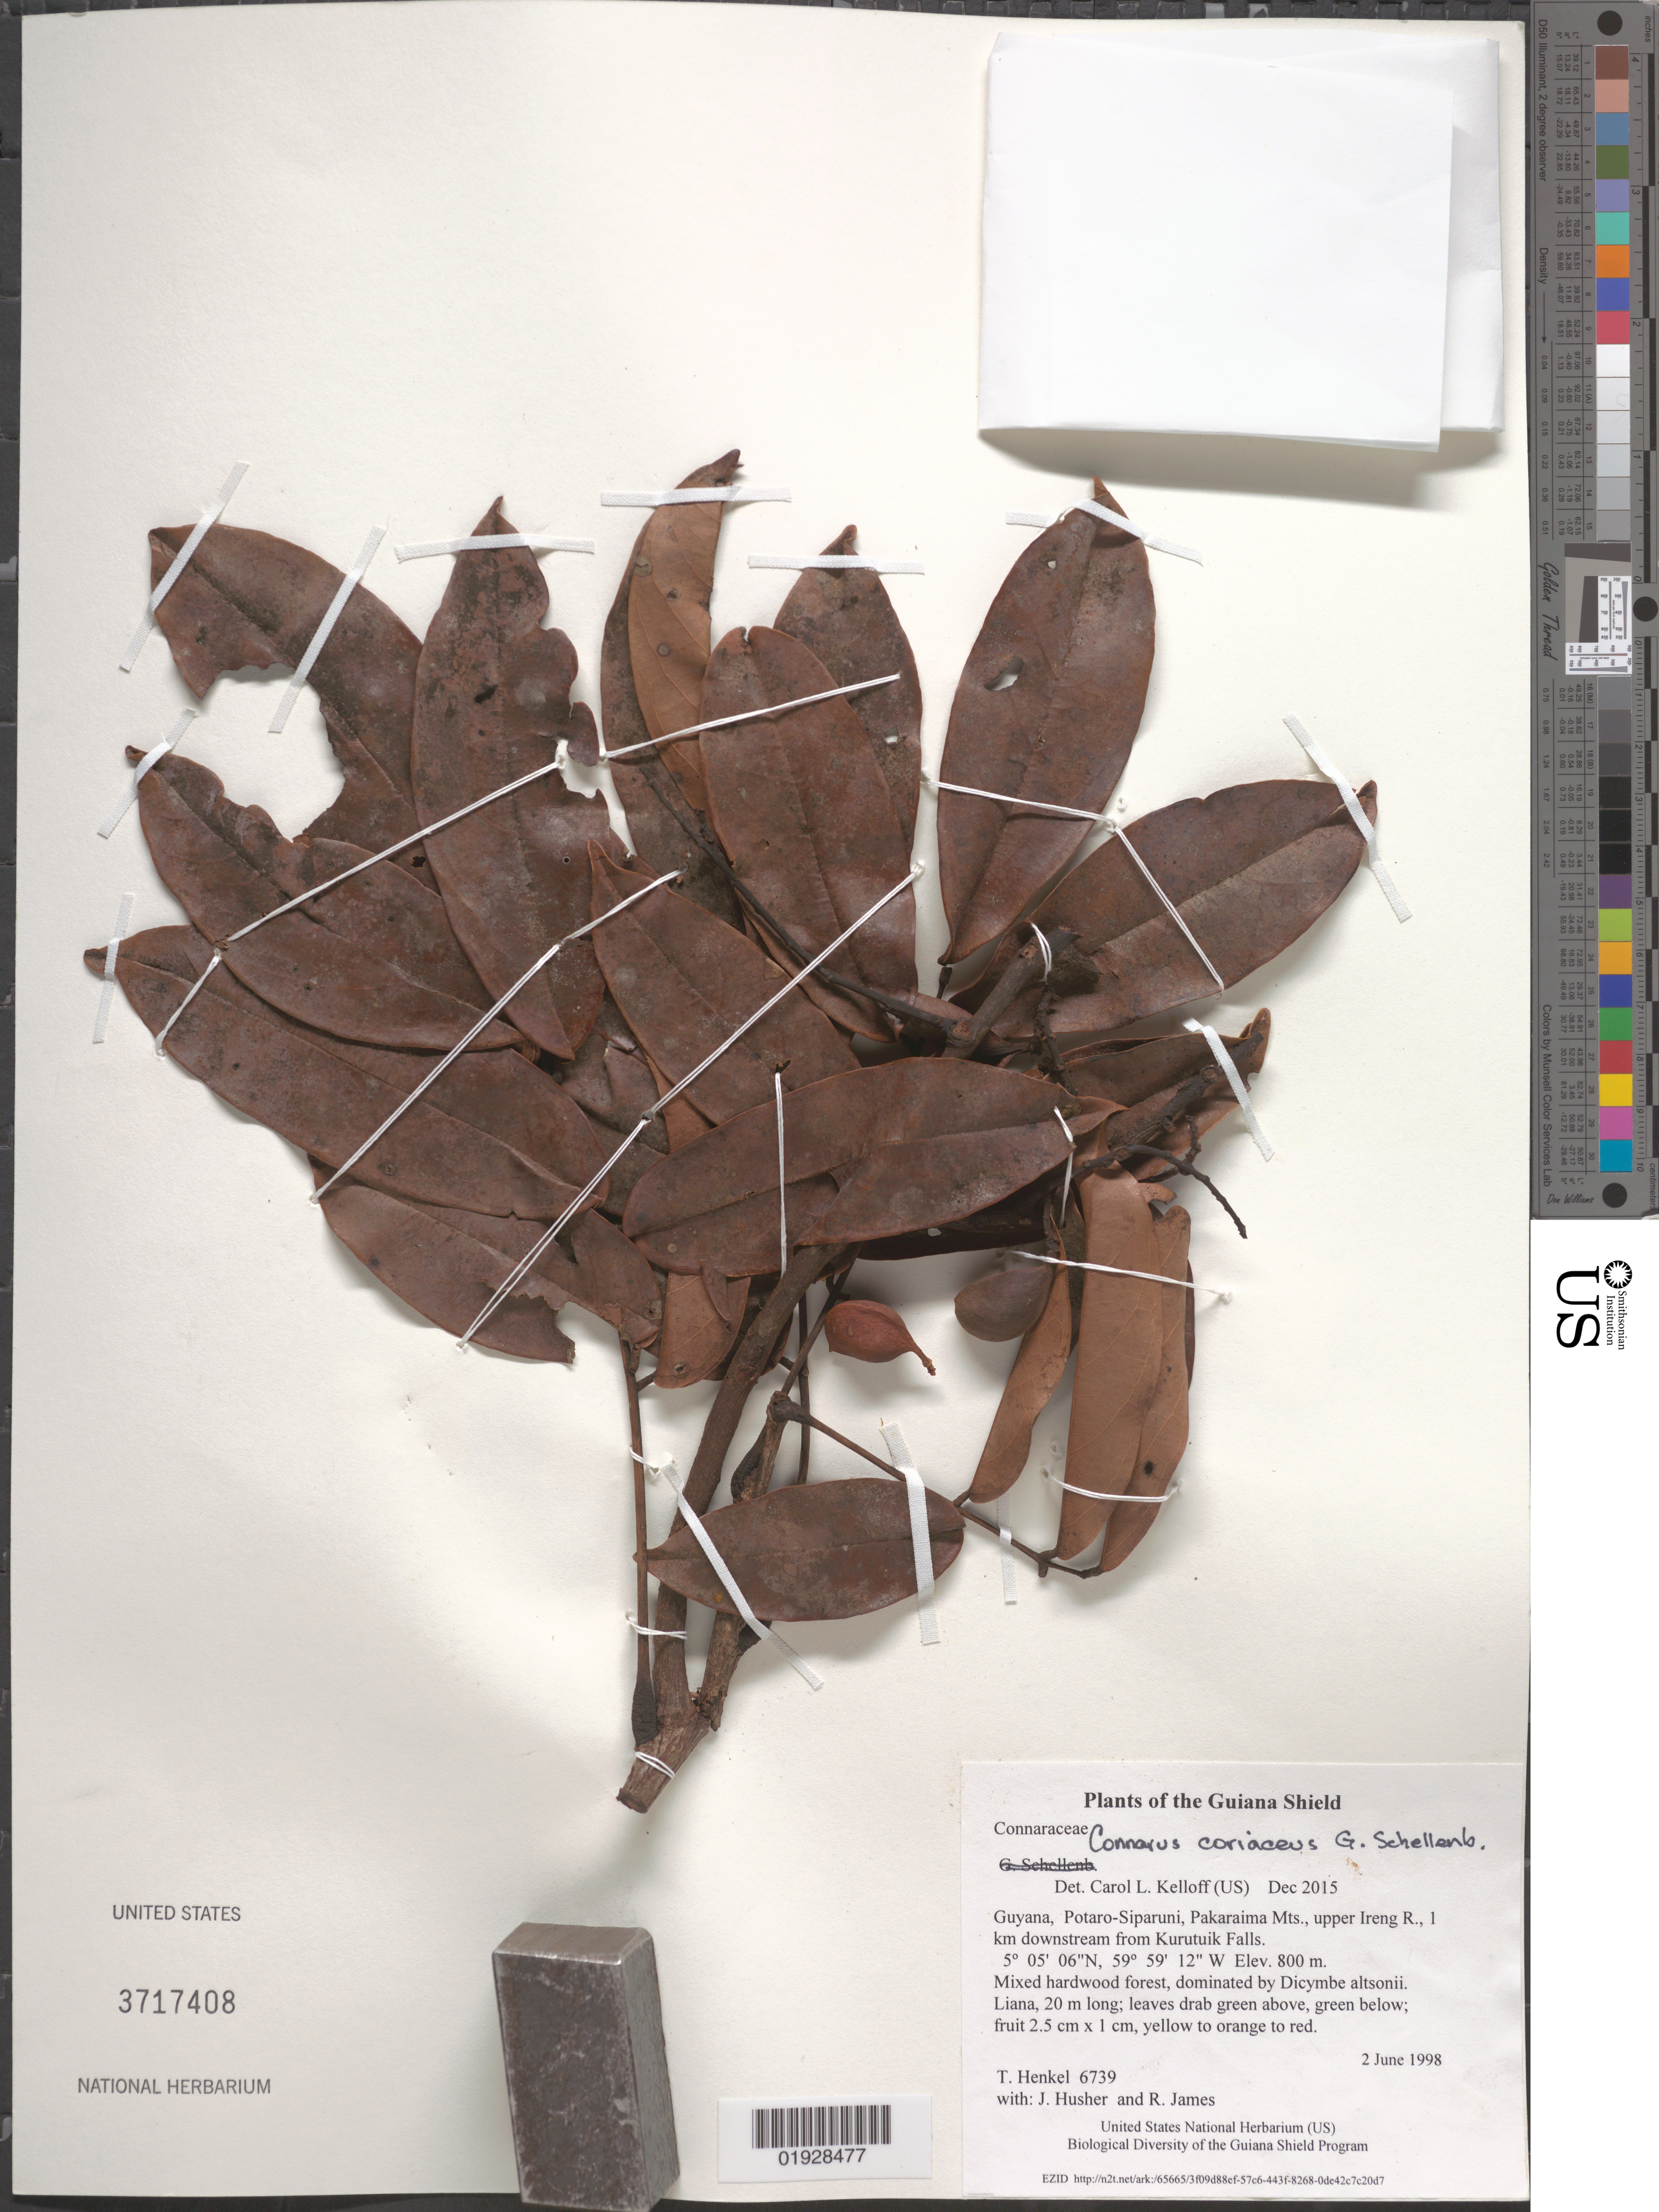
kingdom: Plantae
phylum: Tracheophyta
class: Magnoliopsida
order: Oxalidales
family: Connaraceae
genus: Connarus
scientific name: Connarus coriaceus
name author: G. Schellenb.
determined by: Kelloff, Carol L., (US), Smithsonian Institution - National Museum of Natural History (UNITED STATES)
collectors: T. Henkel, J. Husher & R. James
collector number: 6739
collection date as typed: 2 June 1998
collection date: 1998-06-02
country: Guyana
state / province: Potaro-Siparuni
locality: Pakaraima Mts., upper Ireng R., 1 km downstream from Kurutuik Falls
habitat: Mixed hardwood forest, dominated by Dicymbe altsonii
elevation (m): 800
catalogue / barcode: US 3717408